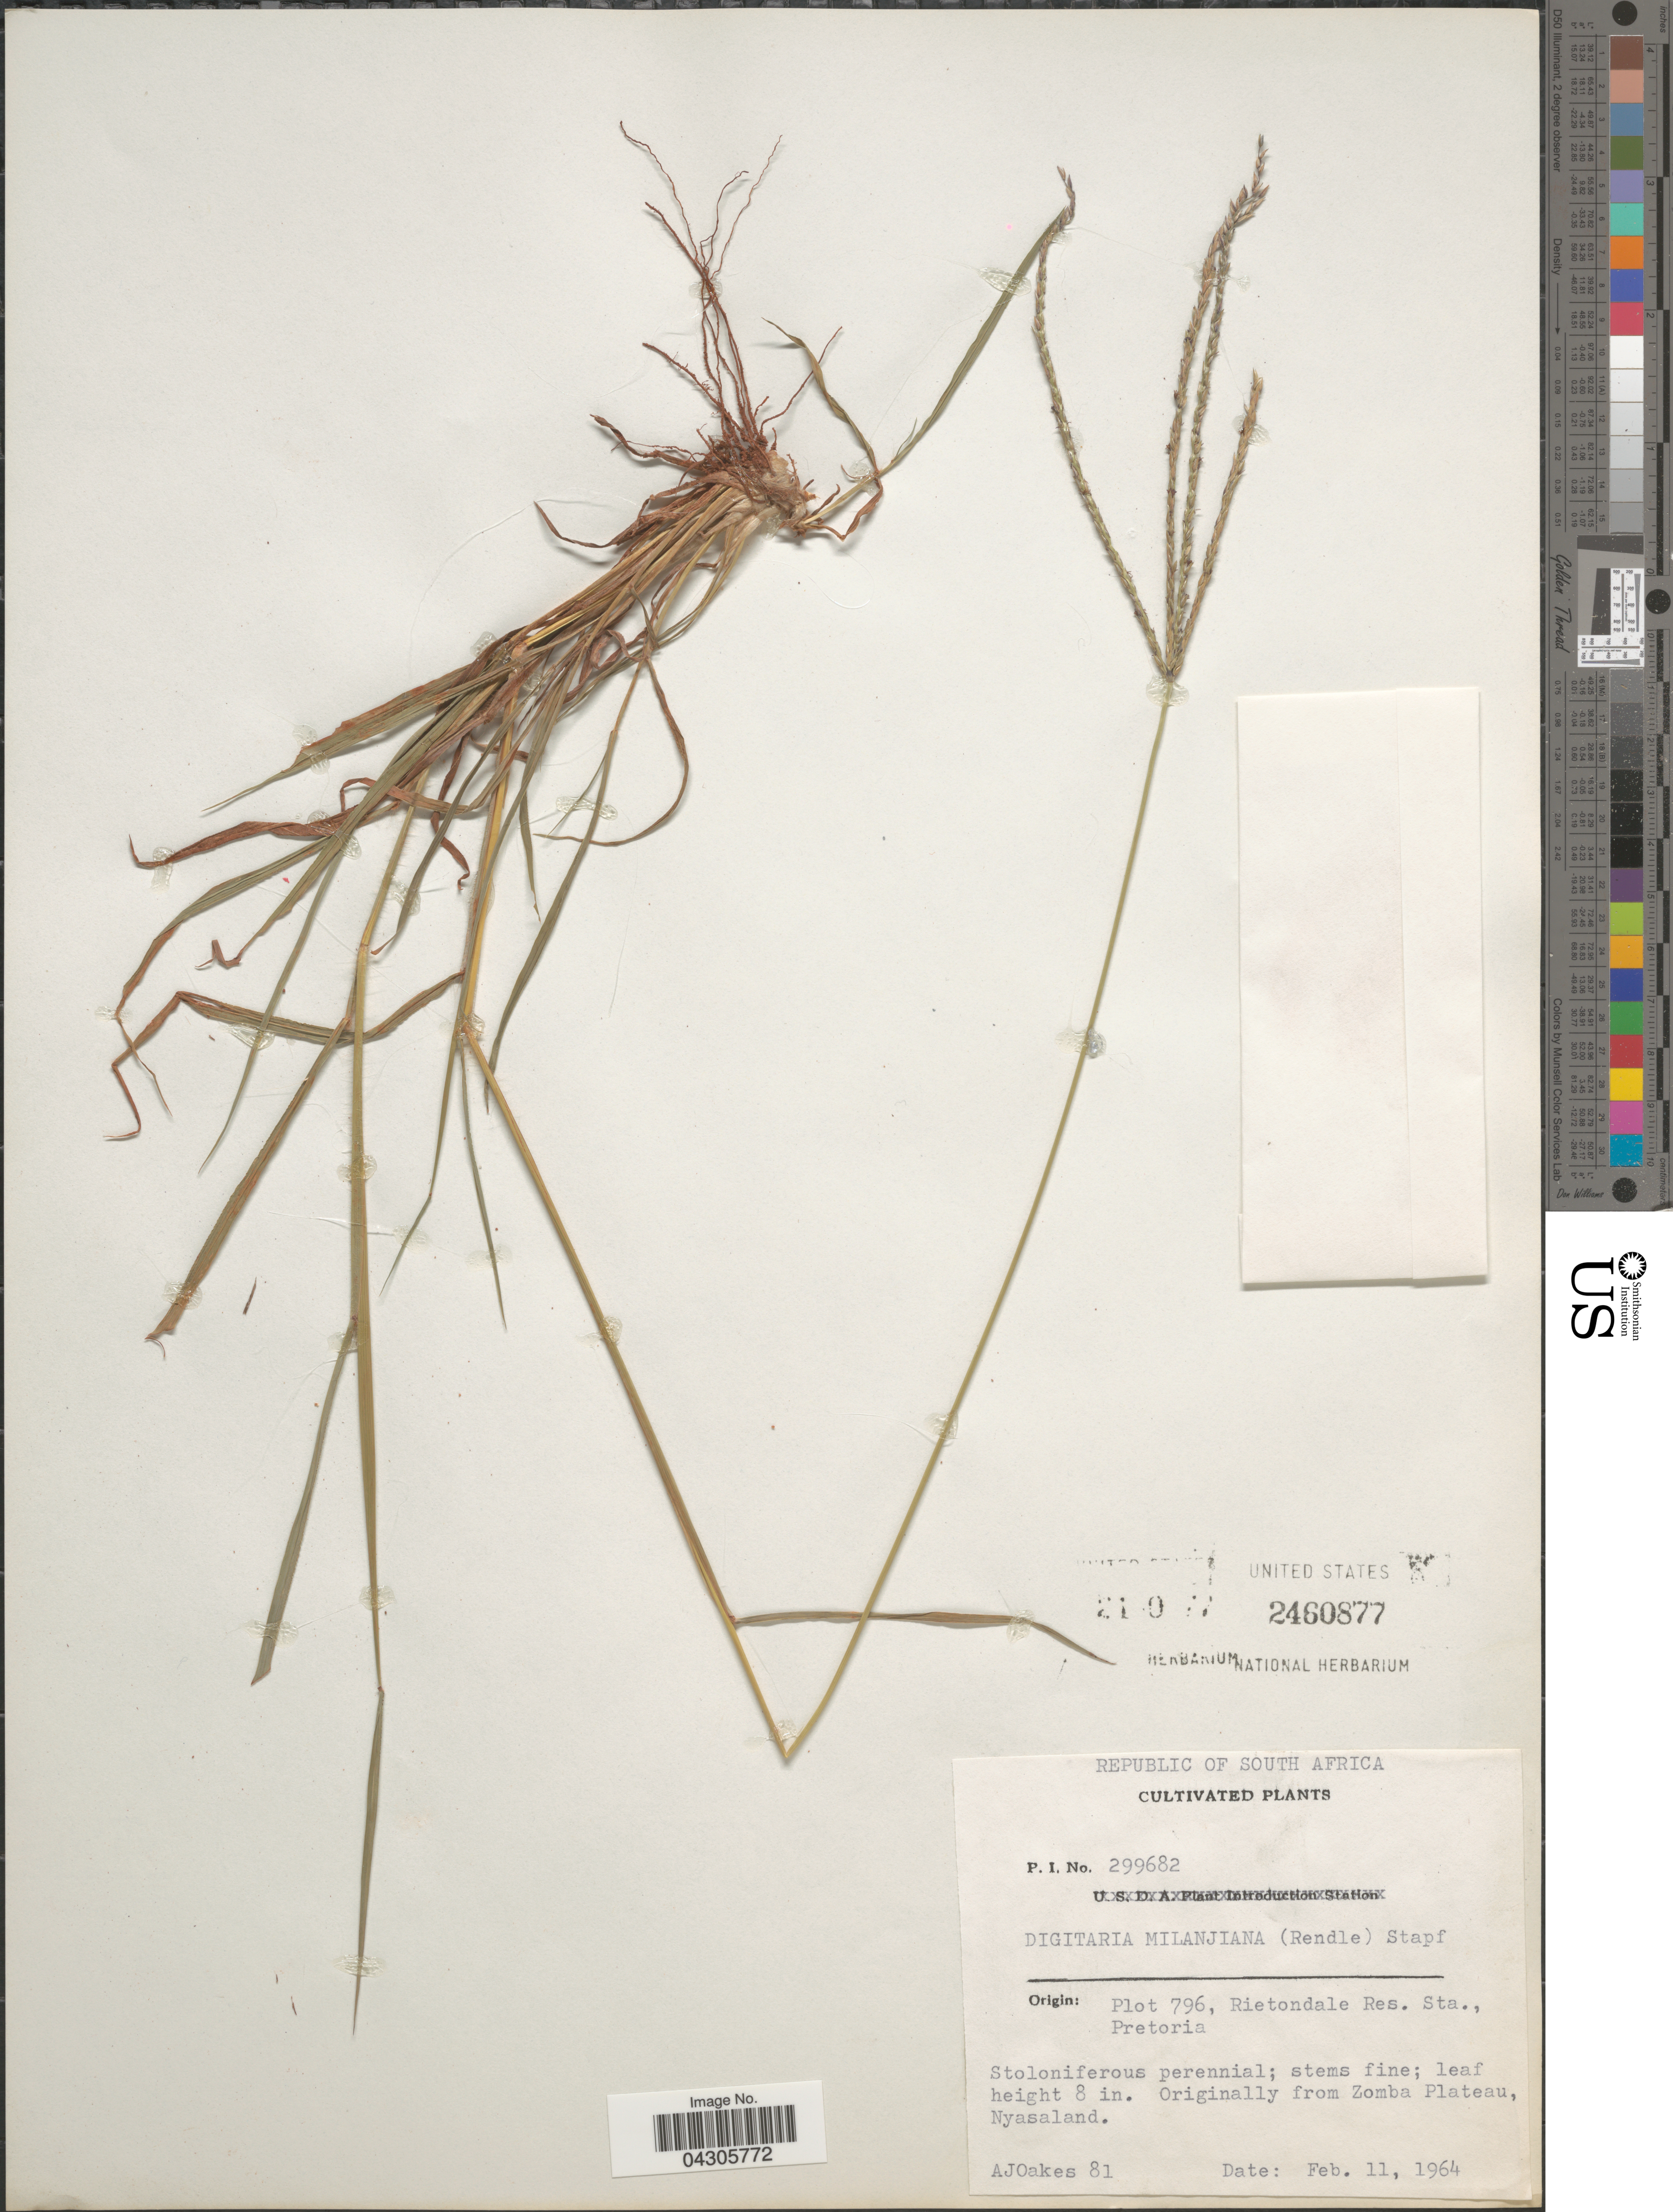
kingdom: Plantae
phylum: Tracheophyta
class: Liliopsida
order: Poales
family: Poaceae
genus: Digitaria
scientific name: Digitaria milanjiana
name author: (Rendle) Stapf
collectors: A. Oakes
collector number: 81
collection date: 1964-02-11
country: South Africa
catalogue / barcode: US 2460877